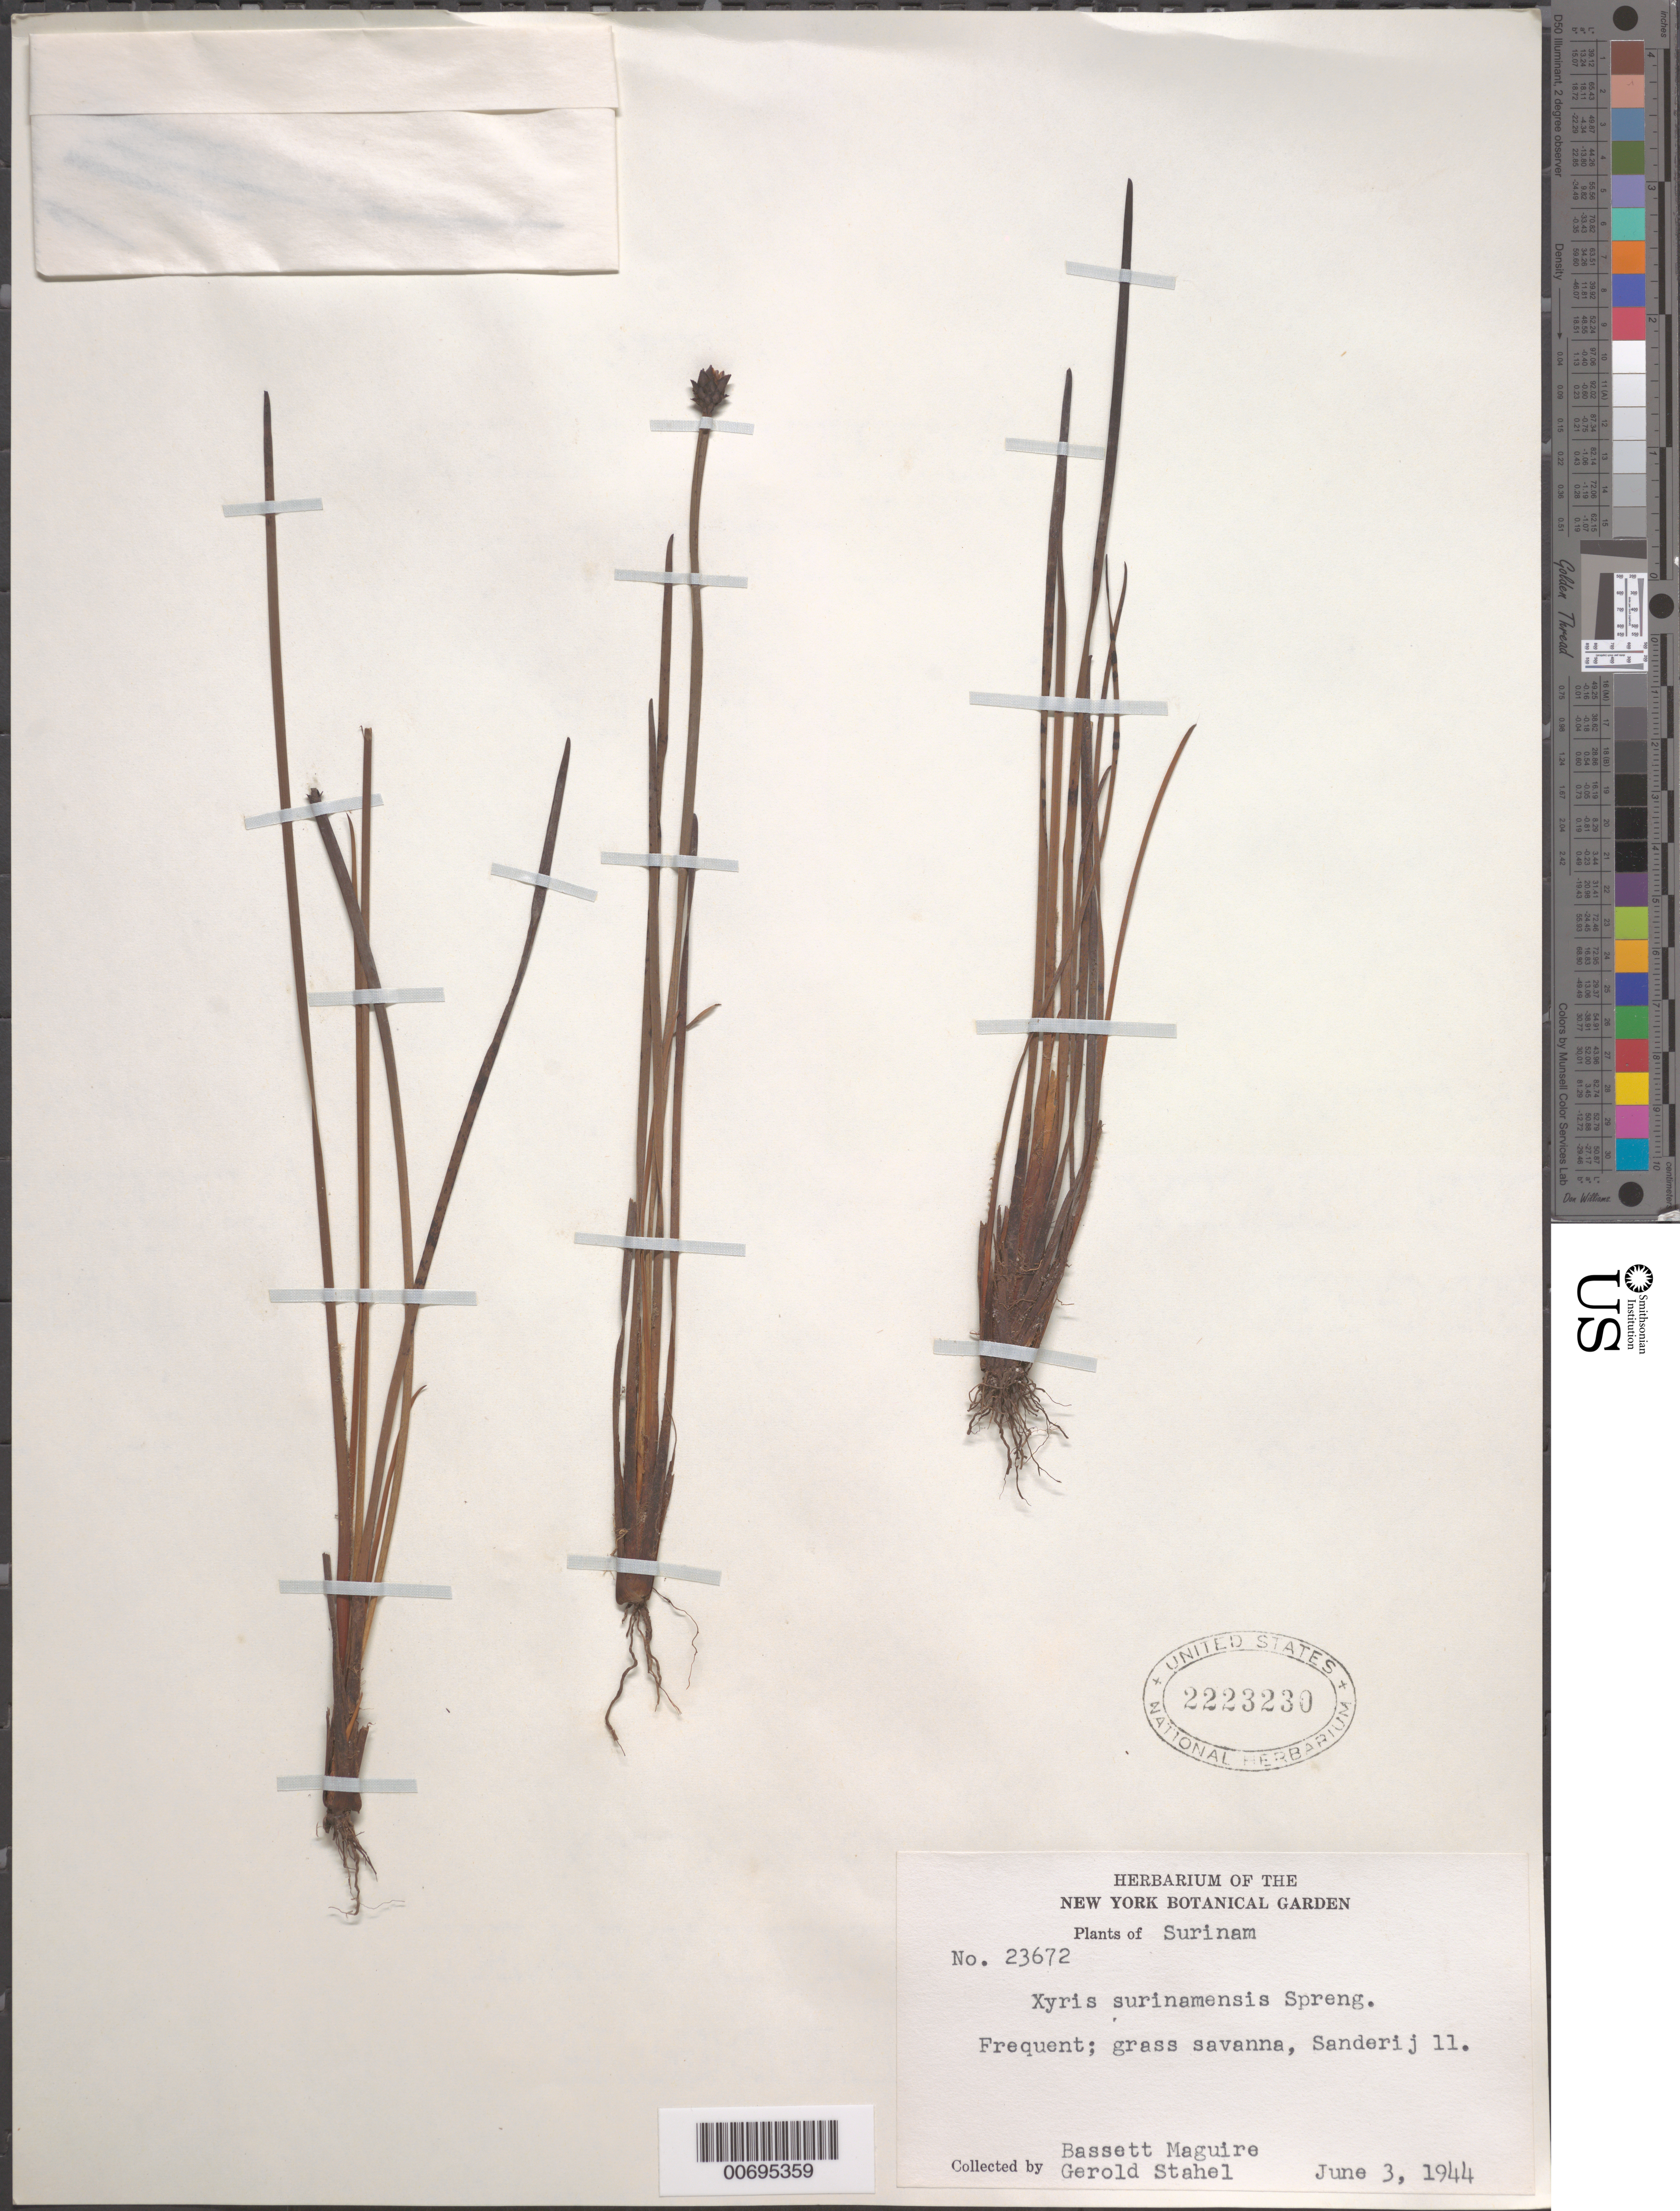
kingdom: Plantae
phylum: Tracheophyta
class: Liliopsida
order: Poales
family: Xyridaceae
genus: Xyris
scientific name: Xyris surinamensis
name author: A. Spreng.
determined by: Kral, Robert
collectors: B. Maguire & G. Stahel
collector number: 23672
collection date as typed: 3-Jun-44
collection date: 1944-06-03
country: Suriname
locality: Zanderij Savanna II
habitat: Grass savanna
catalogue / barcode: US 2223230